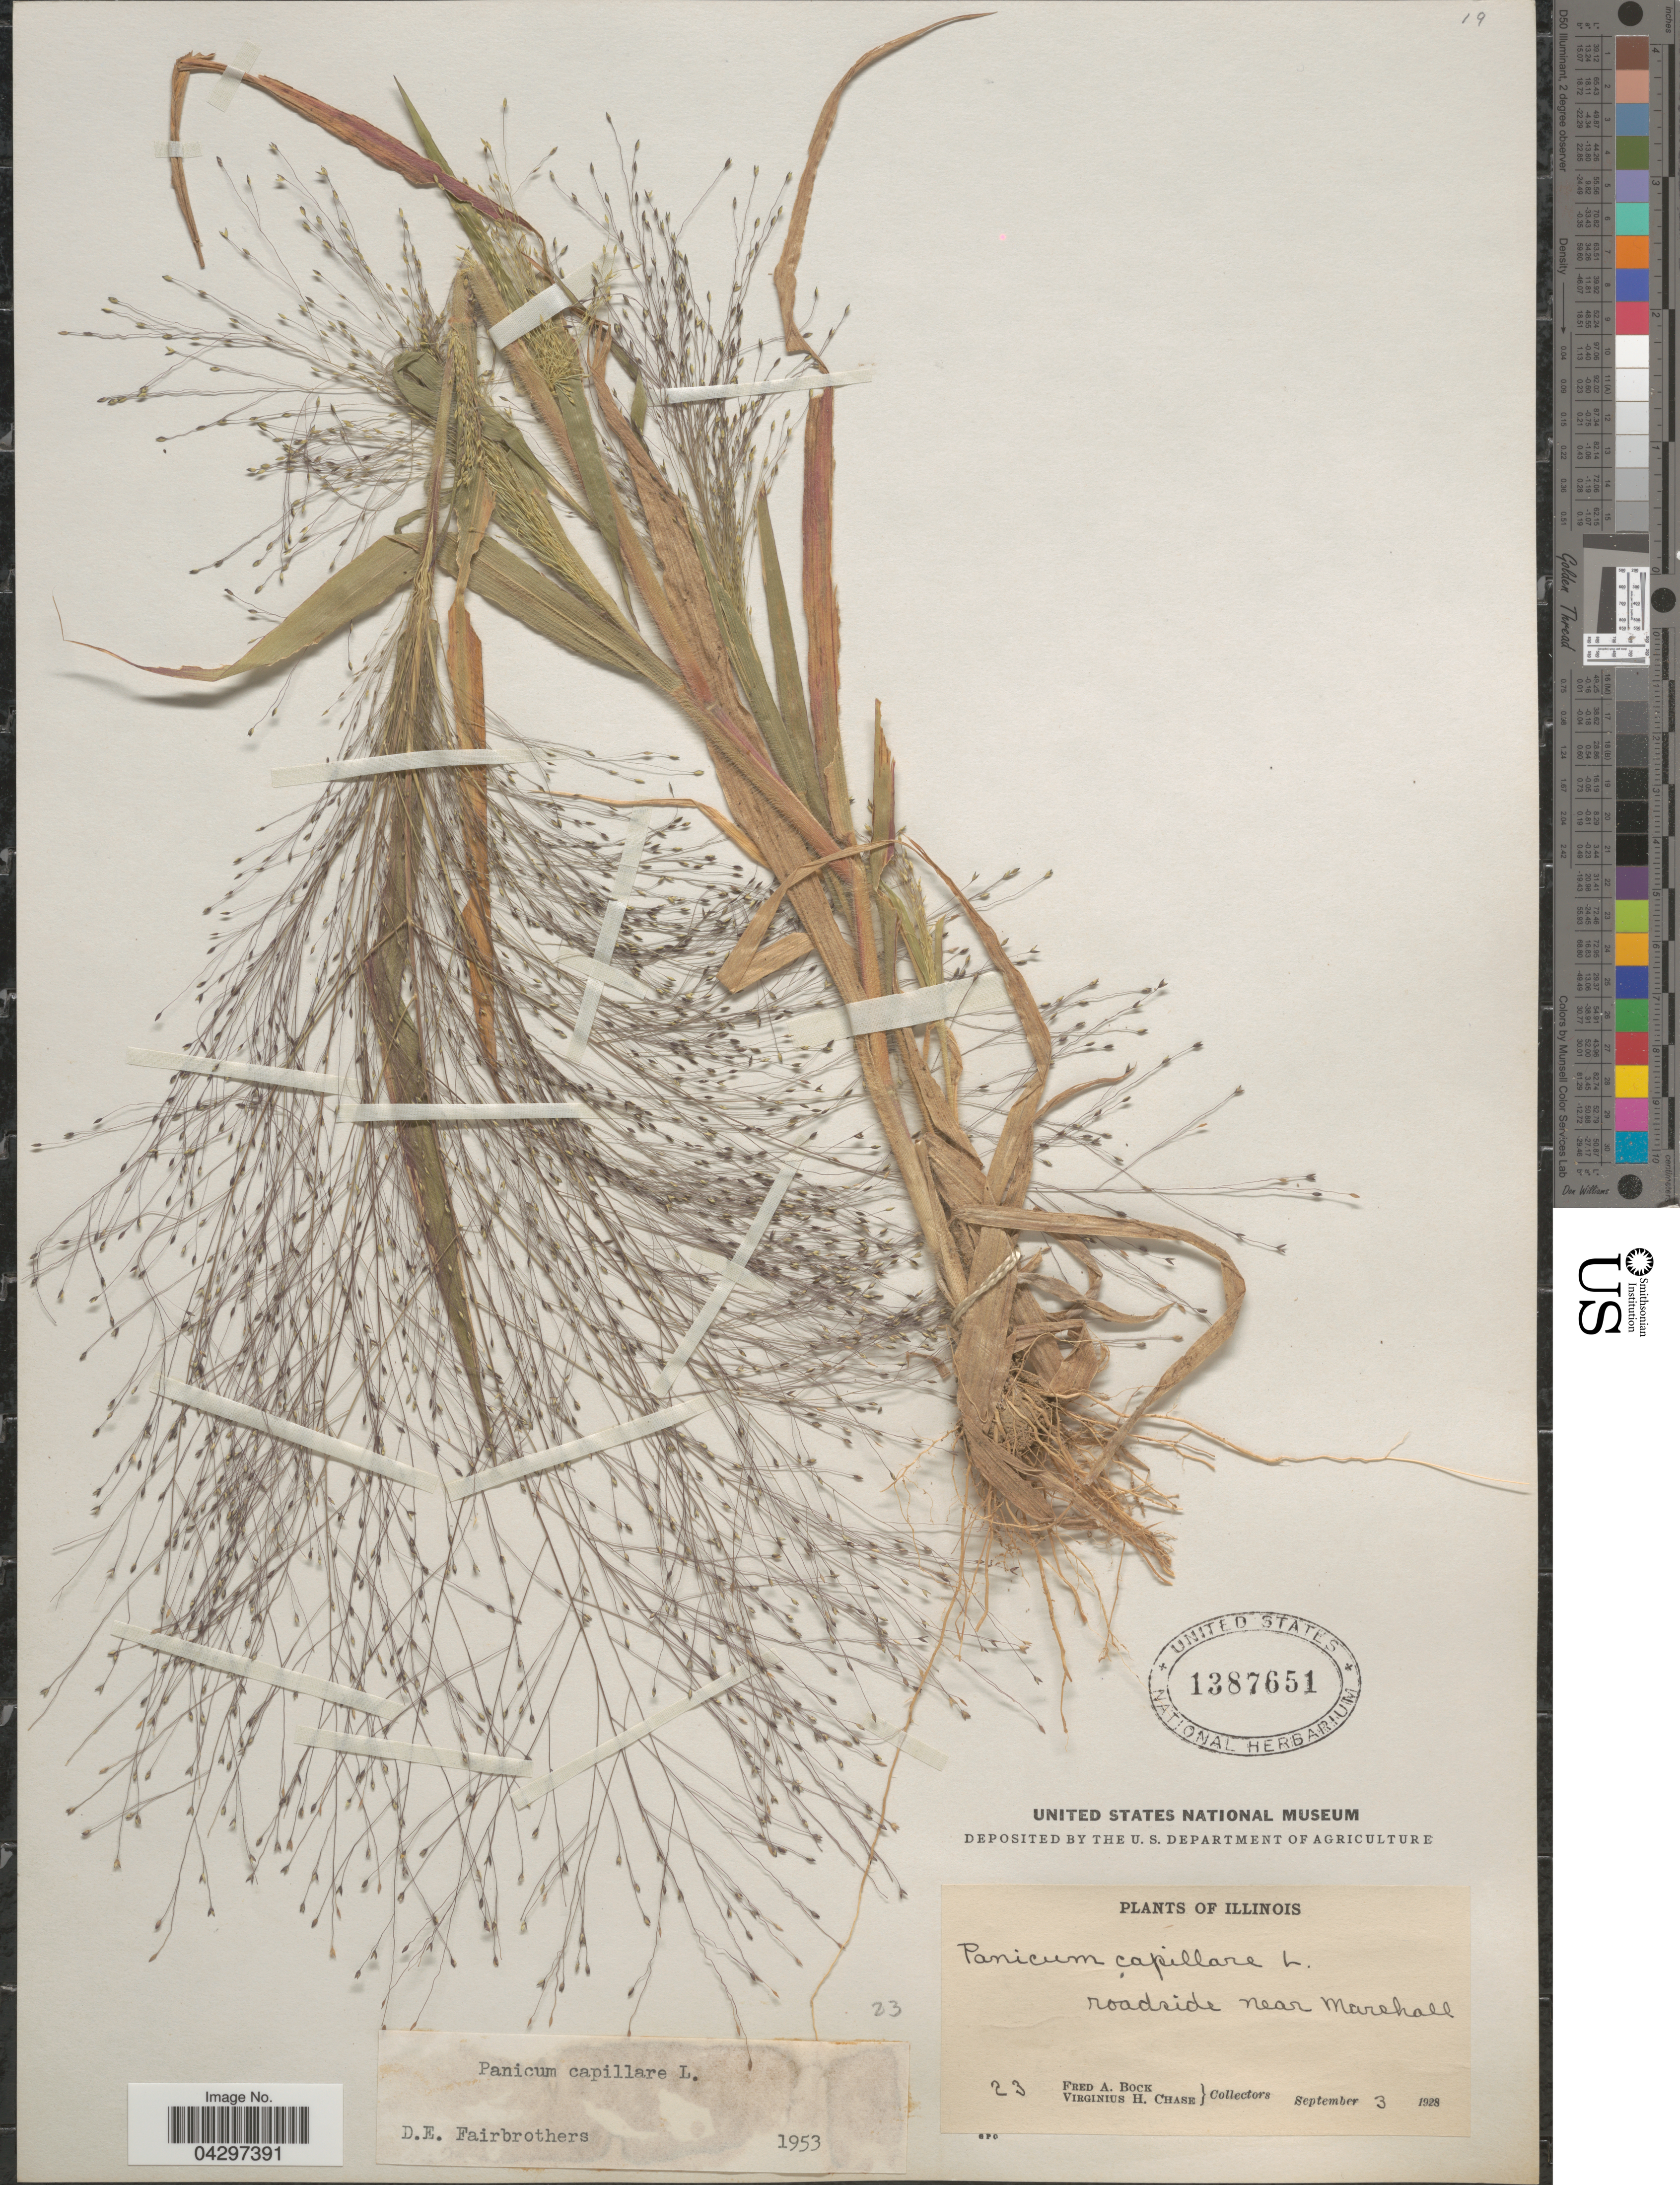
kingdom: Plantae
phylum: Tracheophyta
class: Liliopsida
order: Poales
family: Poaceae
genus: Panicum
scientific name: Panicum capillare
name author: L.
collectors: F. Bock & V. H. Chase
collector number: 23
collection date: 1928-09-03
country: United States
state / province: Illinois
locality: Roadside near Marshall.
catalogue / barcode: US 1387651